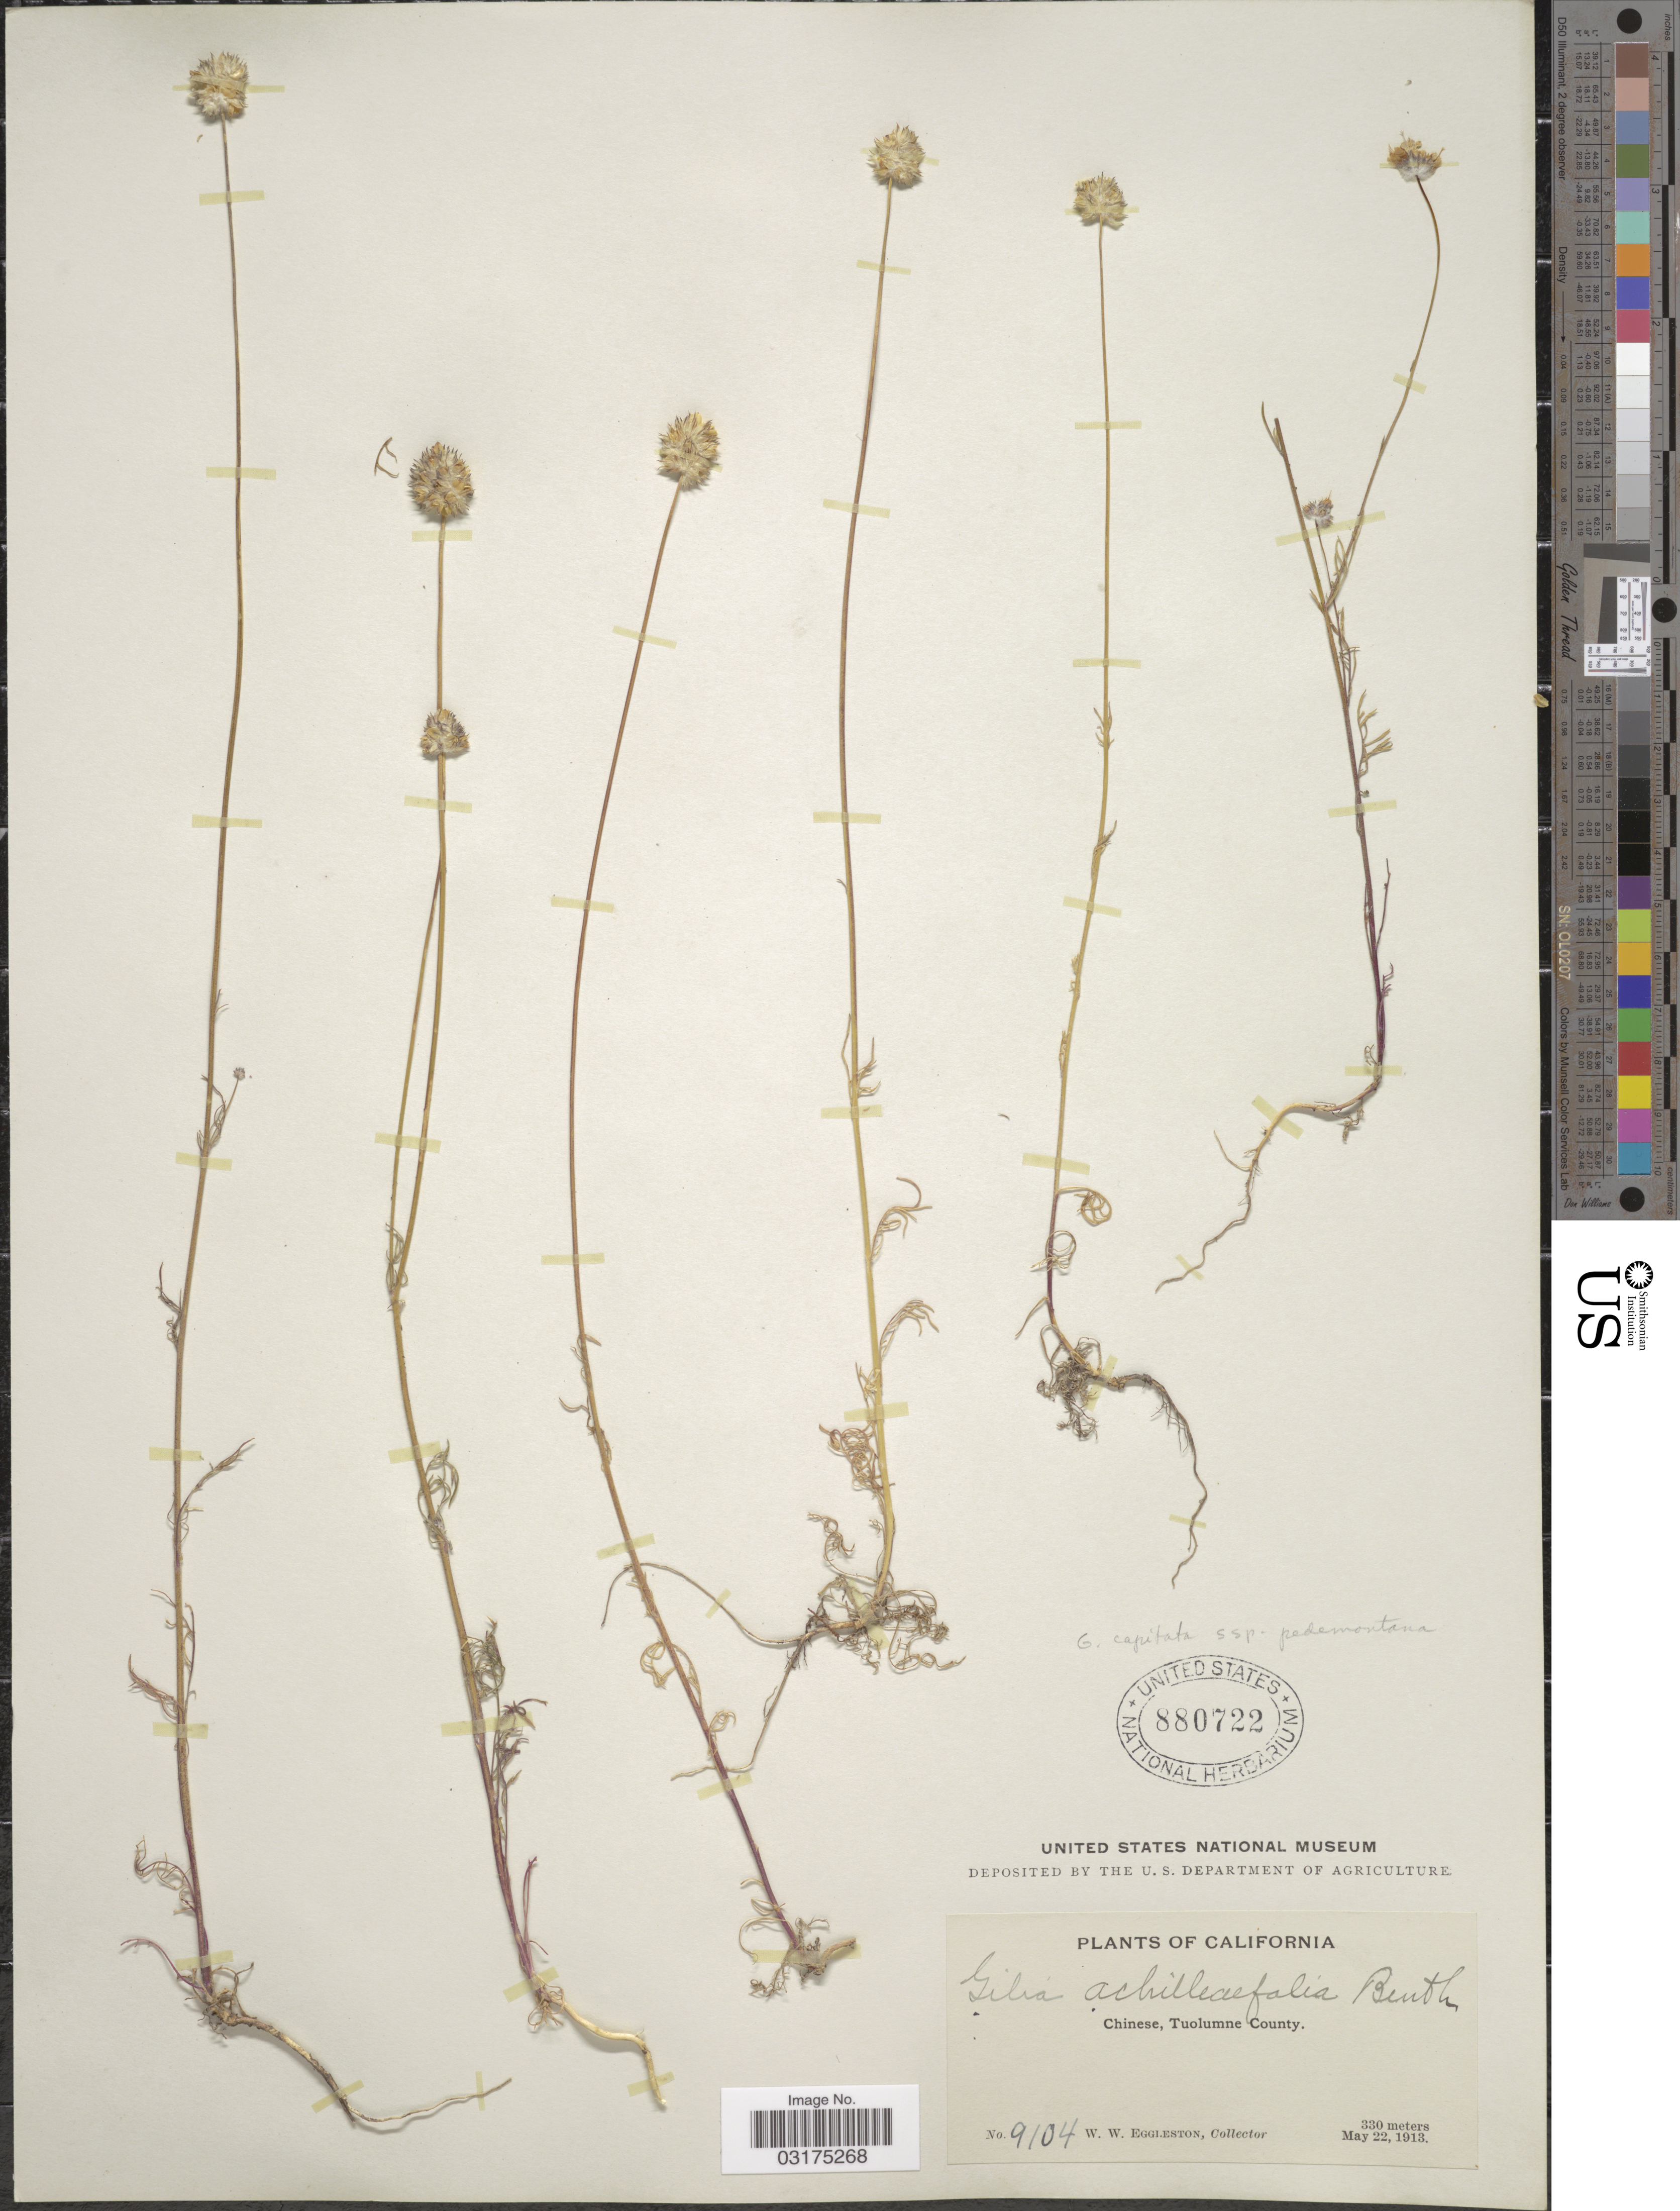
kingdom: Plantae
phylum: Tracheophyta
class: Magnoliopsida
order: Ericales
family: Polemoniaceae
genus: Gilia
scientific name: Gilia capitata subsp. pedemontana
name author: V.E. Grant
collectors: W. W. Eggleston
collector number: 9104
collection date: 1913-05-22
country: United States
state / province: California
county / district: Tuolumne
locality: Chinese, Tuolumne County.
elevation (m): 330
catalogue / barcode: US 880722